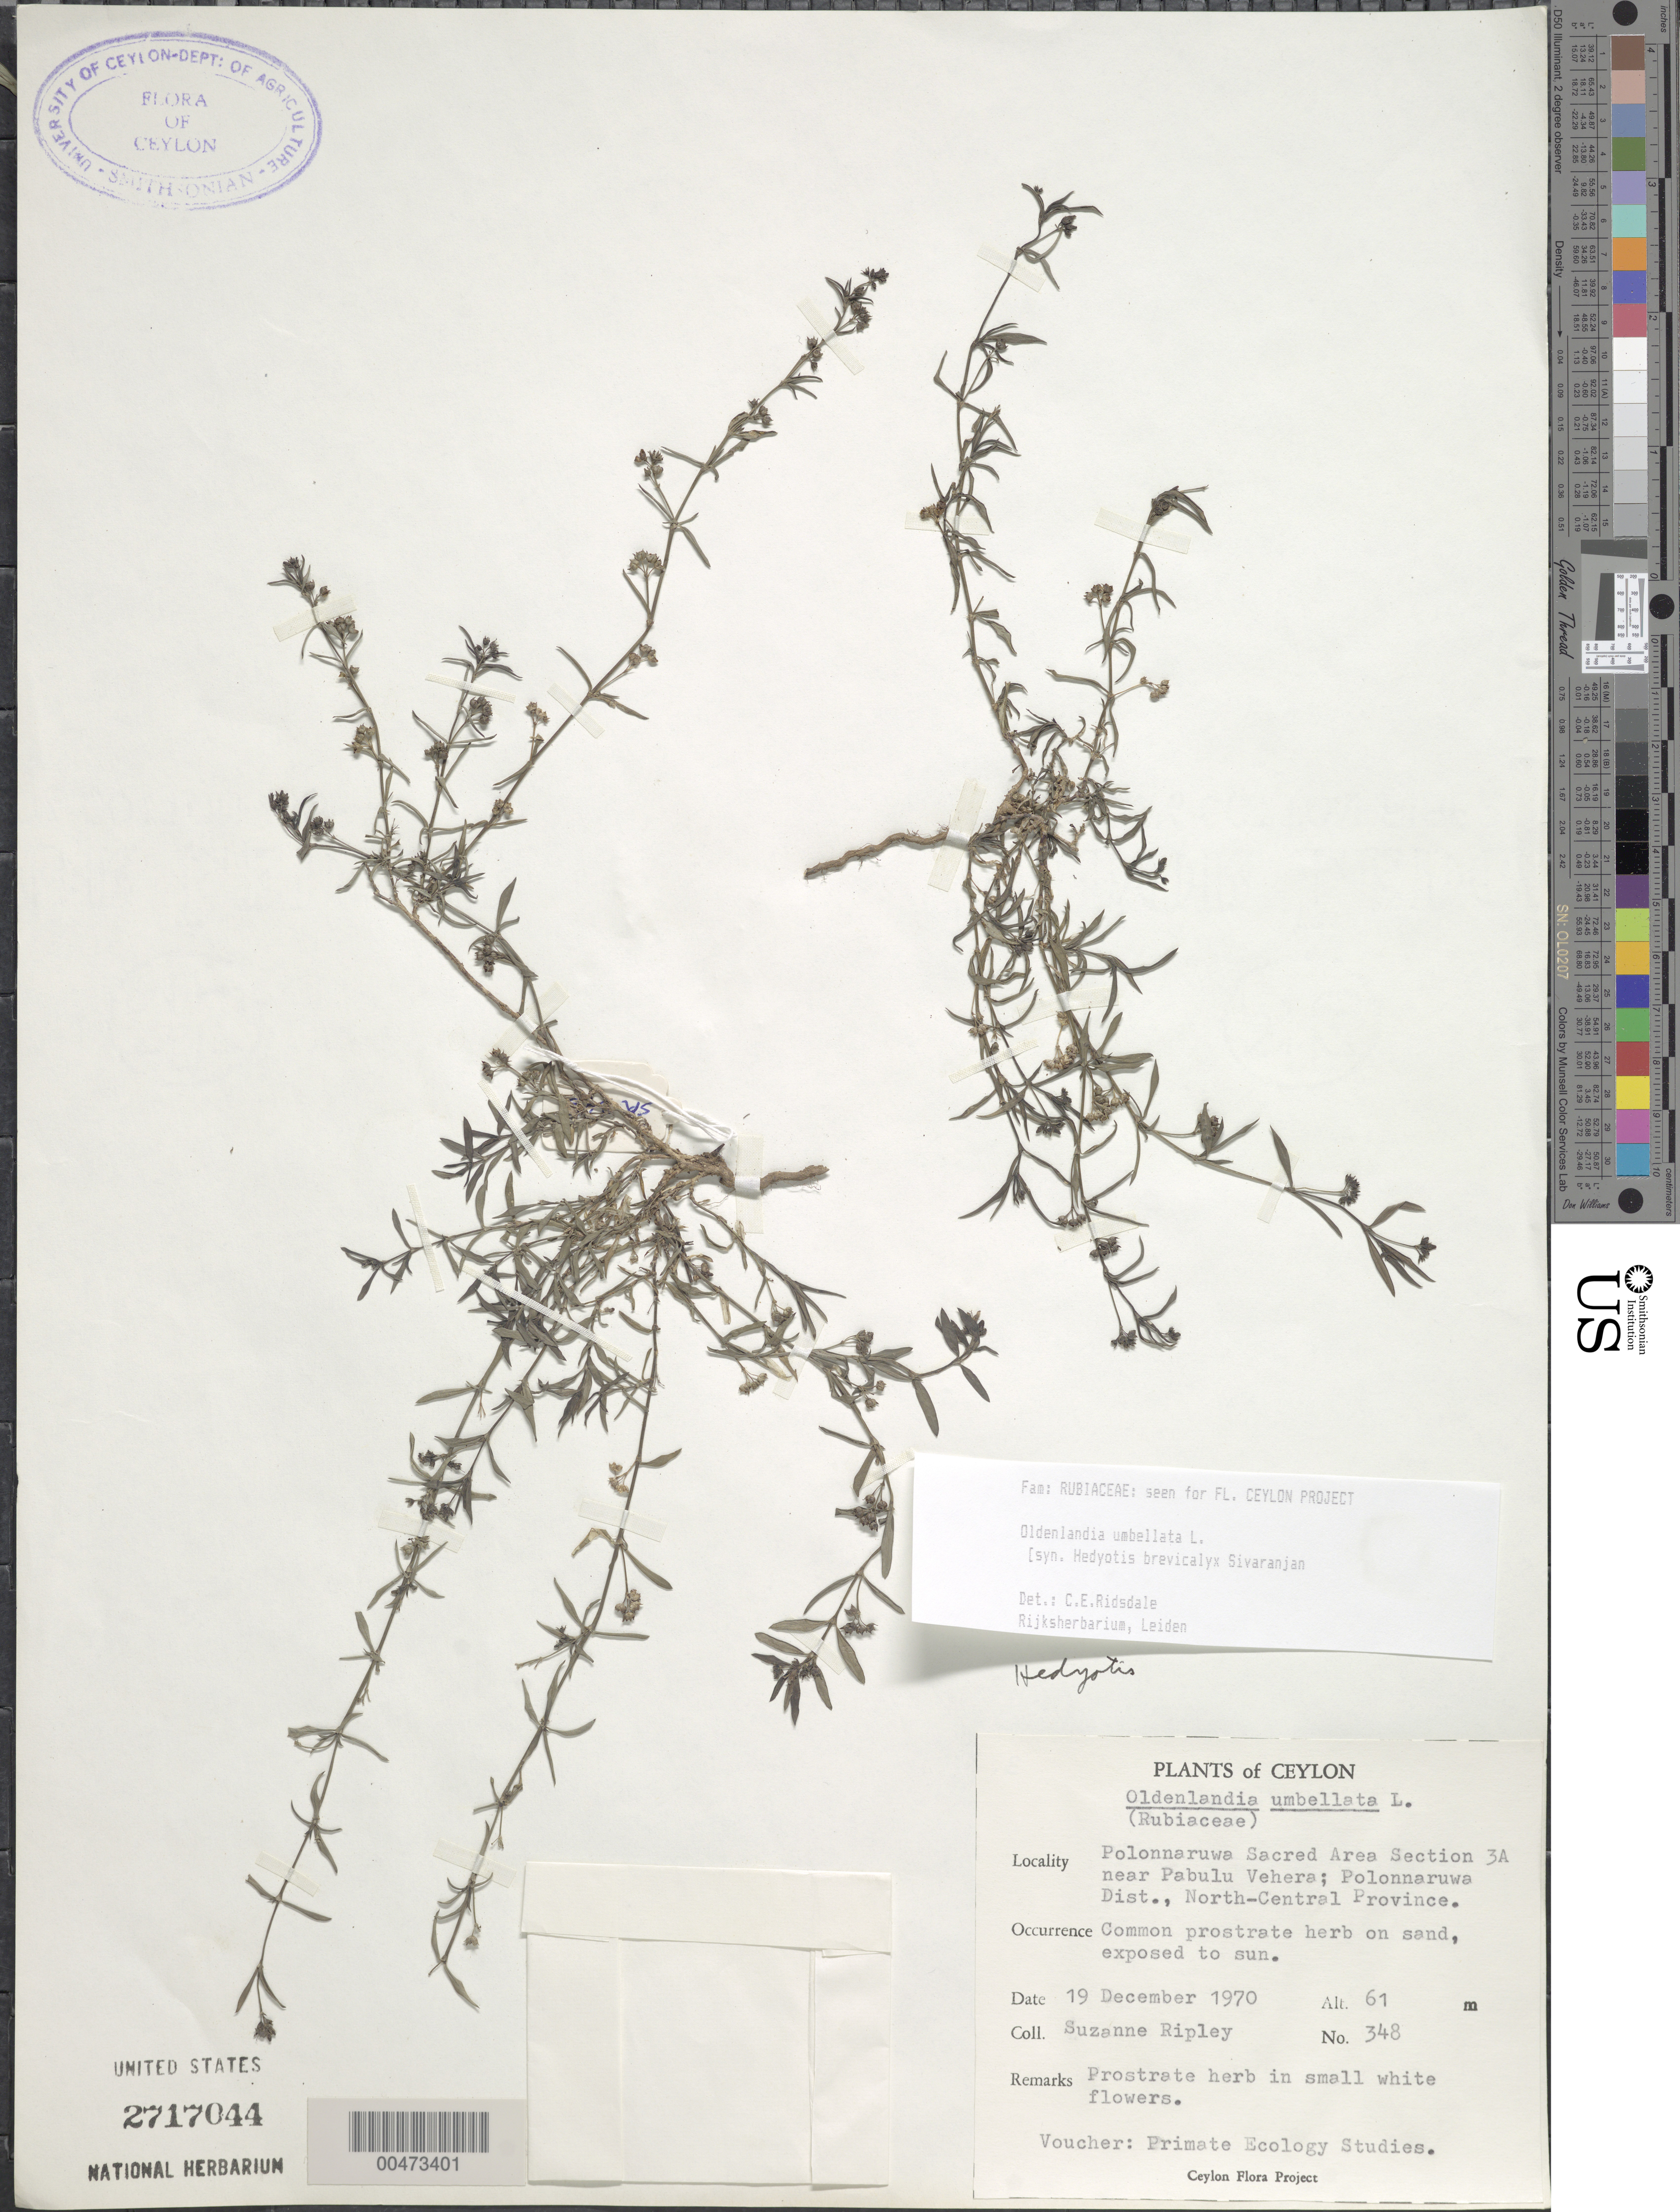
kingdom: Plantae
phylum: Tracheophyta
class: Magnoliopsida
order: Gentianales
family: Rubiaceae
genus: Oldenlandia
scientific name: Oldenlandia umbellata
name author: L.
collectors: S. Ripley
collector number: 348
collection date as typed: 19 Dec 1970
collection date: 1970-12-19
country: Sri Lanka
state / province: North Central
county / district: Polonnaruwa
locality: Polonnaruwa Sacred Area Section 3A near Pabulu Vehera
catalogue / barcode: US 2717044